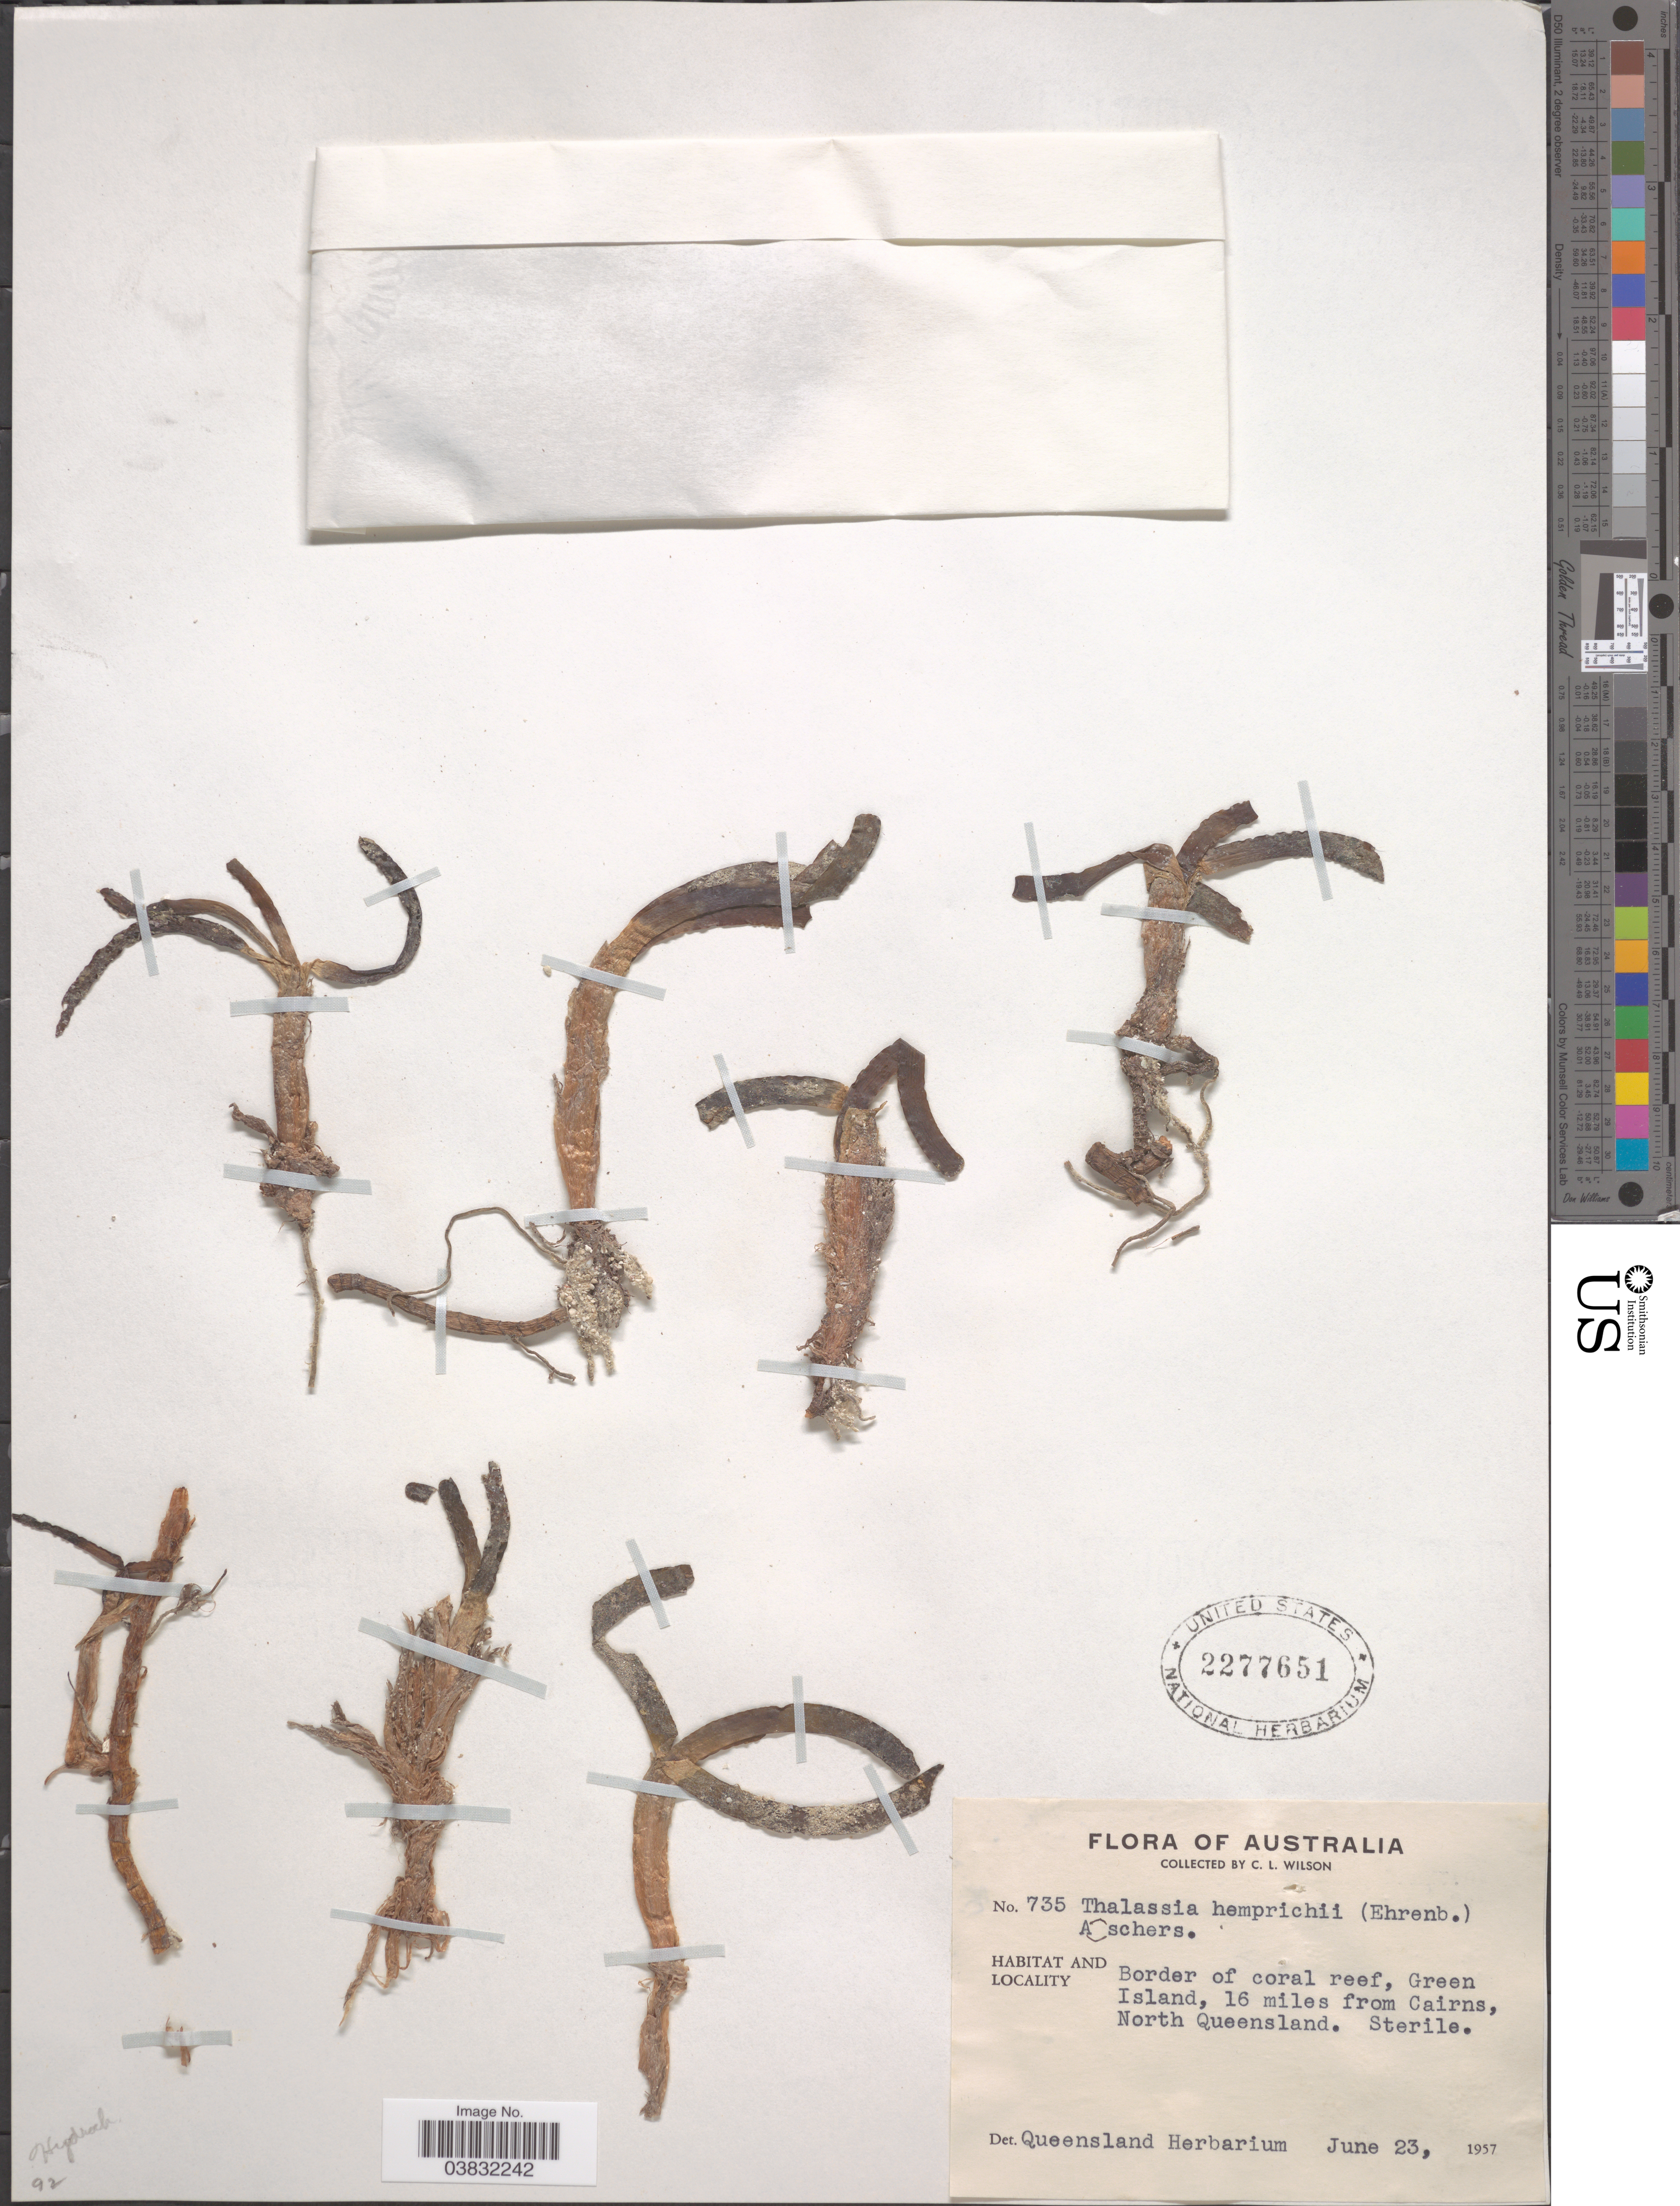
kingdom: Plantae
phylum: Tracheophyta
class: Liliopsida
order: Alismatales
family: Hydrocharitaceae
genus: Thalassia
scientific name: Thalassia hemprichii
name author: Asch.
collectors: C. L. Wilson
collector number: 735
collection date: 1957-06-23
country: Australia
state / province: Queensland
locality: Border of coral reef, Green Island, 16 miles from Cairns, North Queensland.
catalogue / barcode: US 2277651